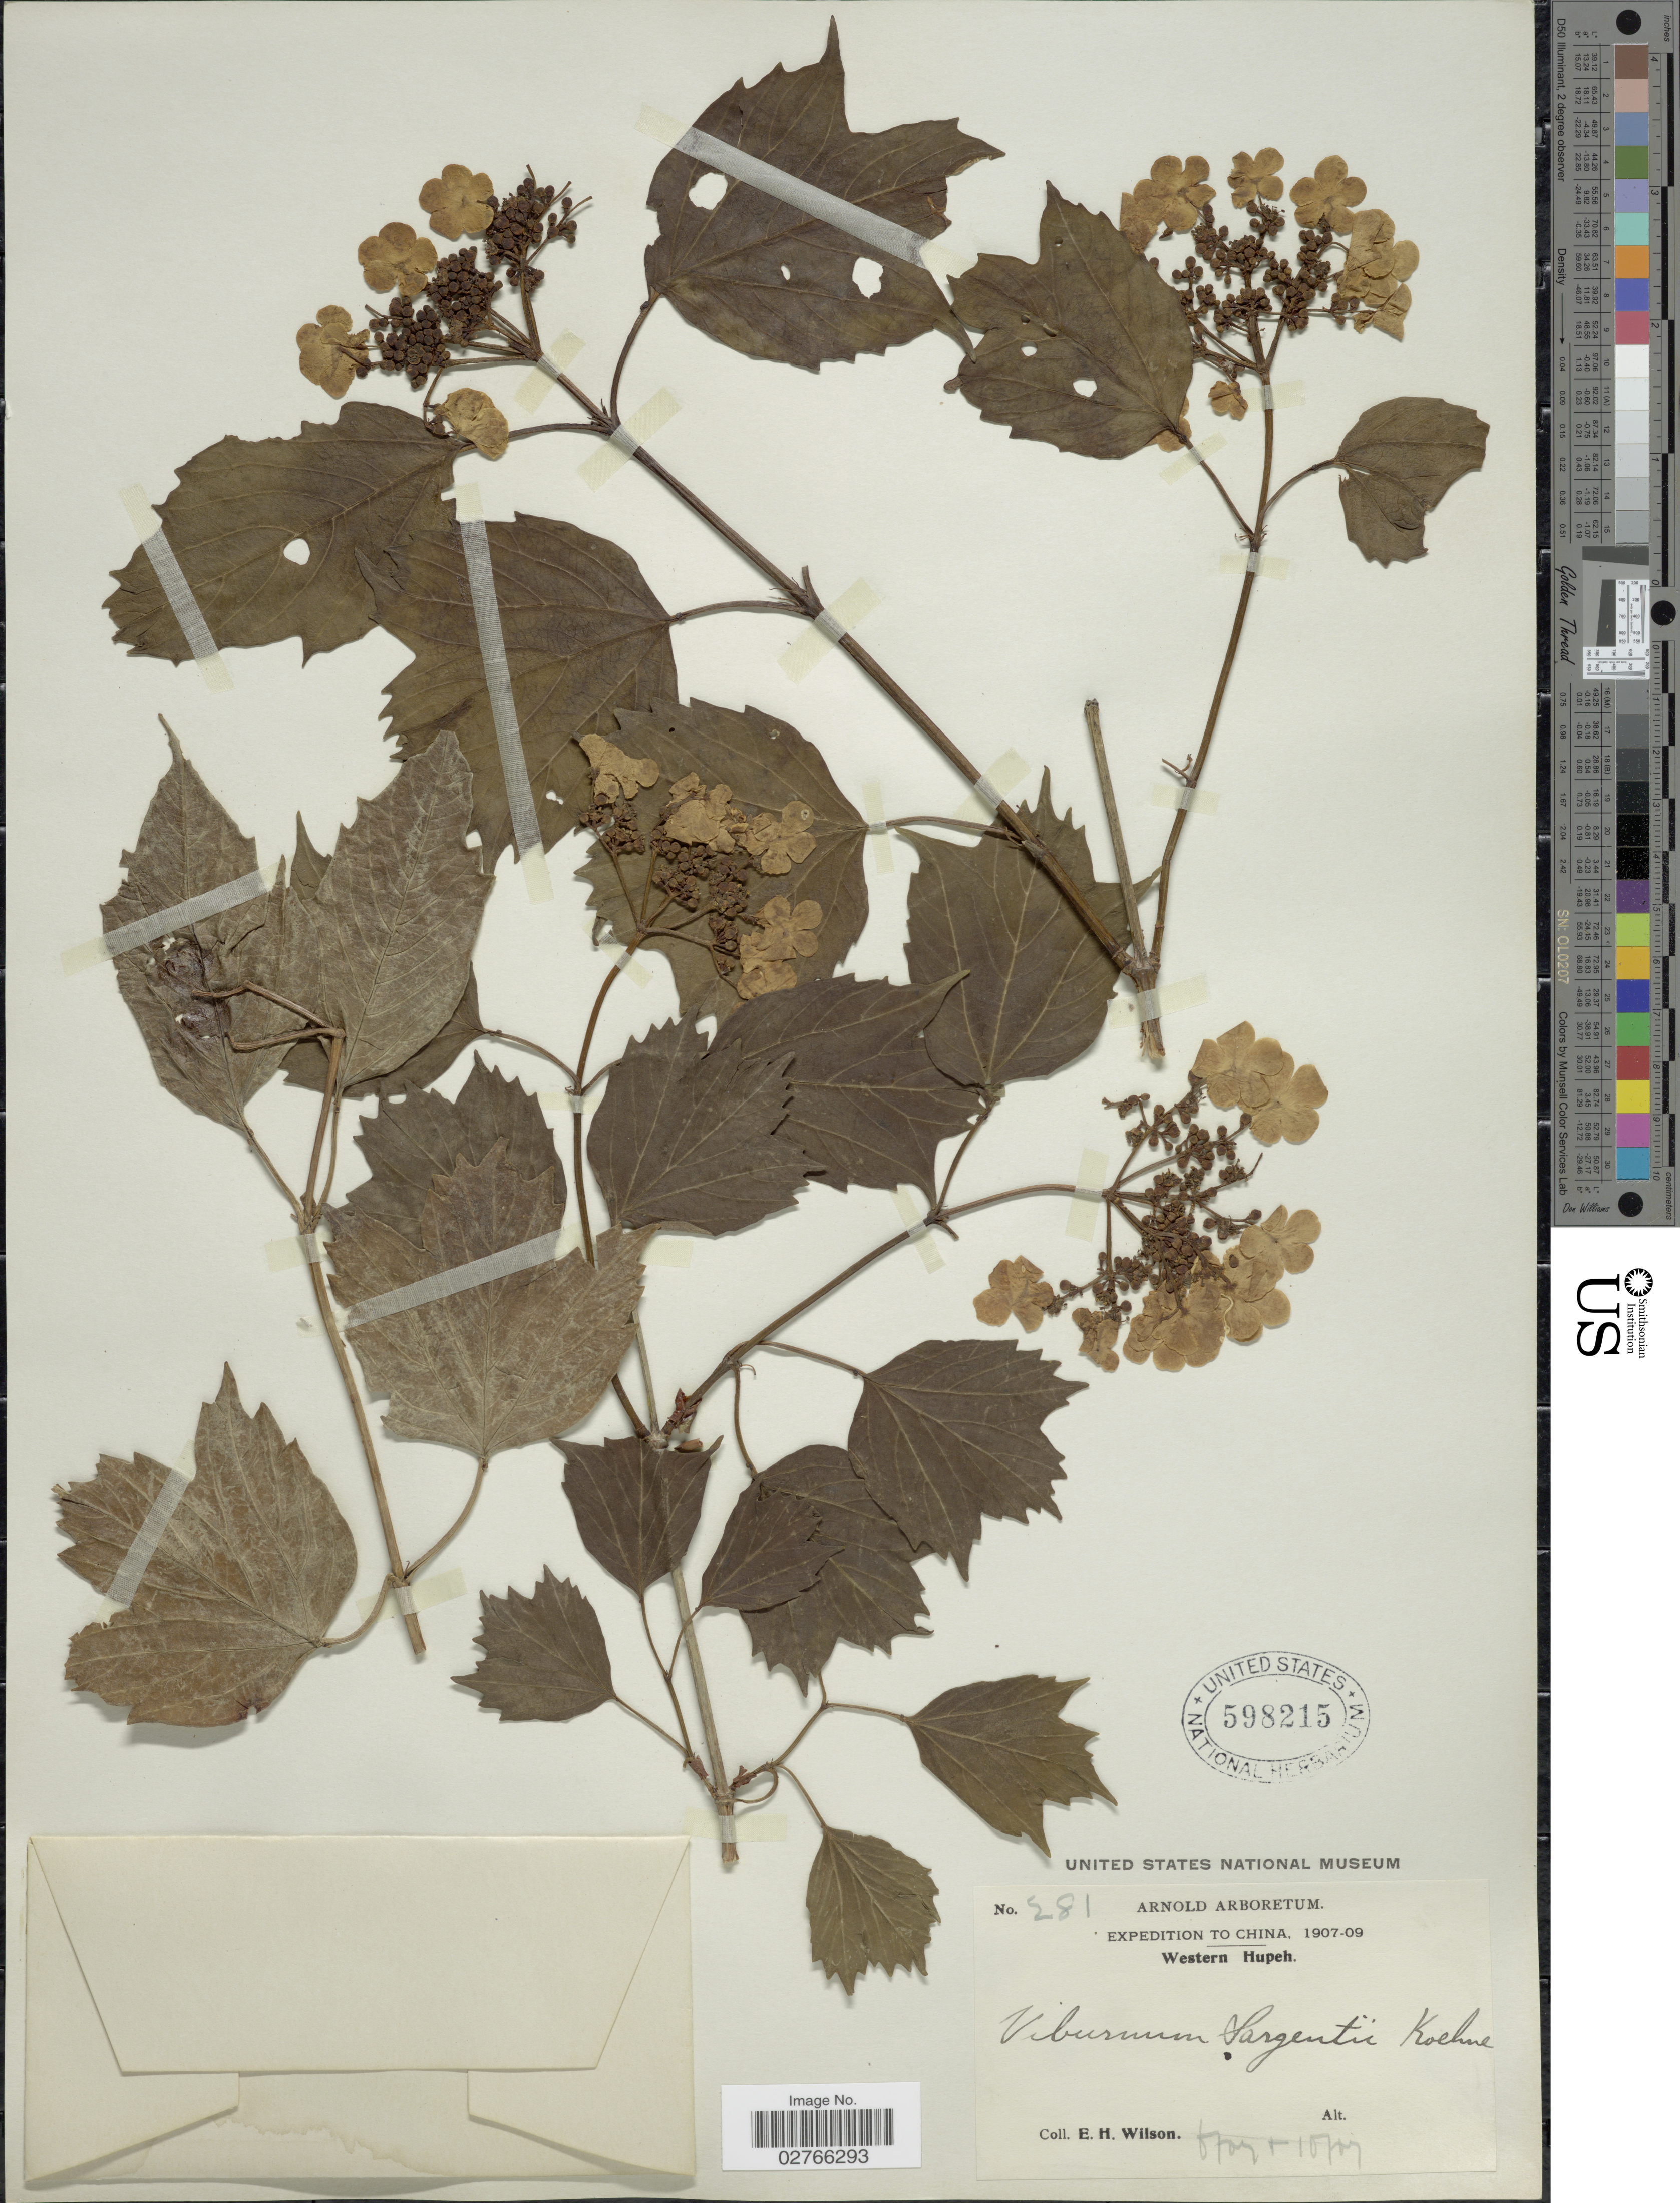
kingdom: Plantae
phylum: Tracheophyta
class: Magnoliopsida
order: Dipsacales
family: Viburnaceae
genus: Viburnum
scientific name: Viburnum opulus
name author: L.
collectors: E. Wilson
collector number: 281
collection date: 1907-06/1907-10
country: China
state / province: Hubei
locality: Western Hupeh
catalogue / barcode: US 598215